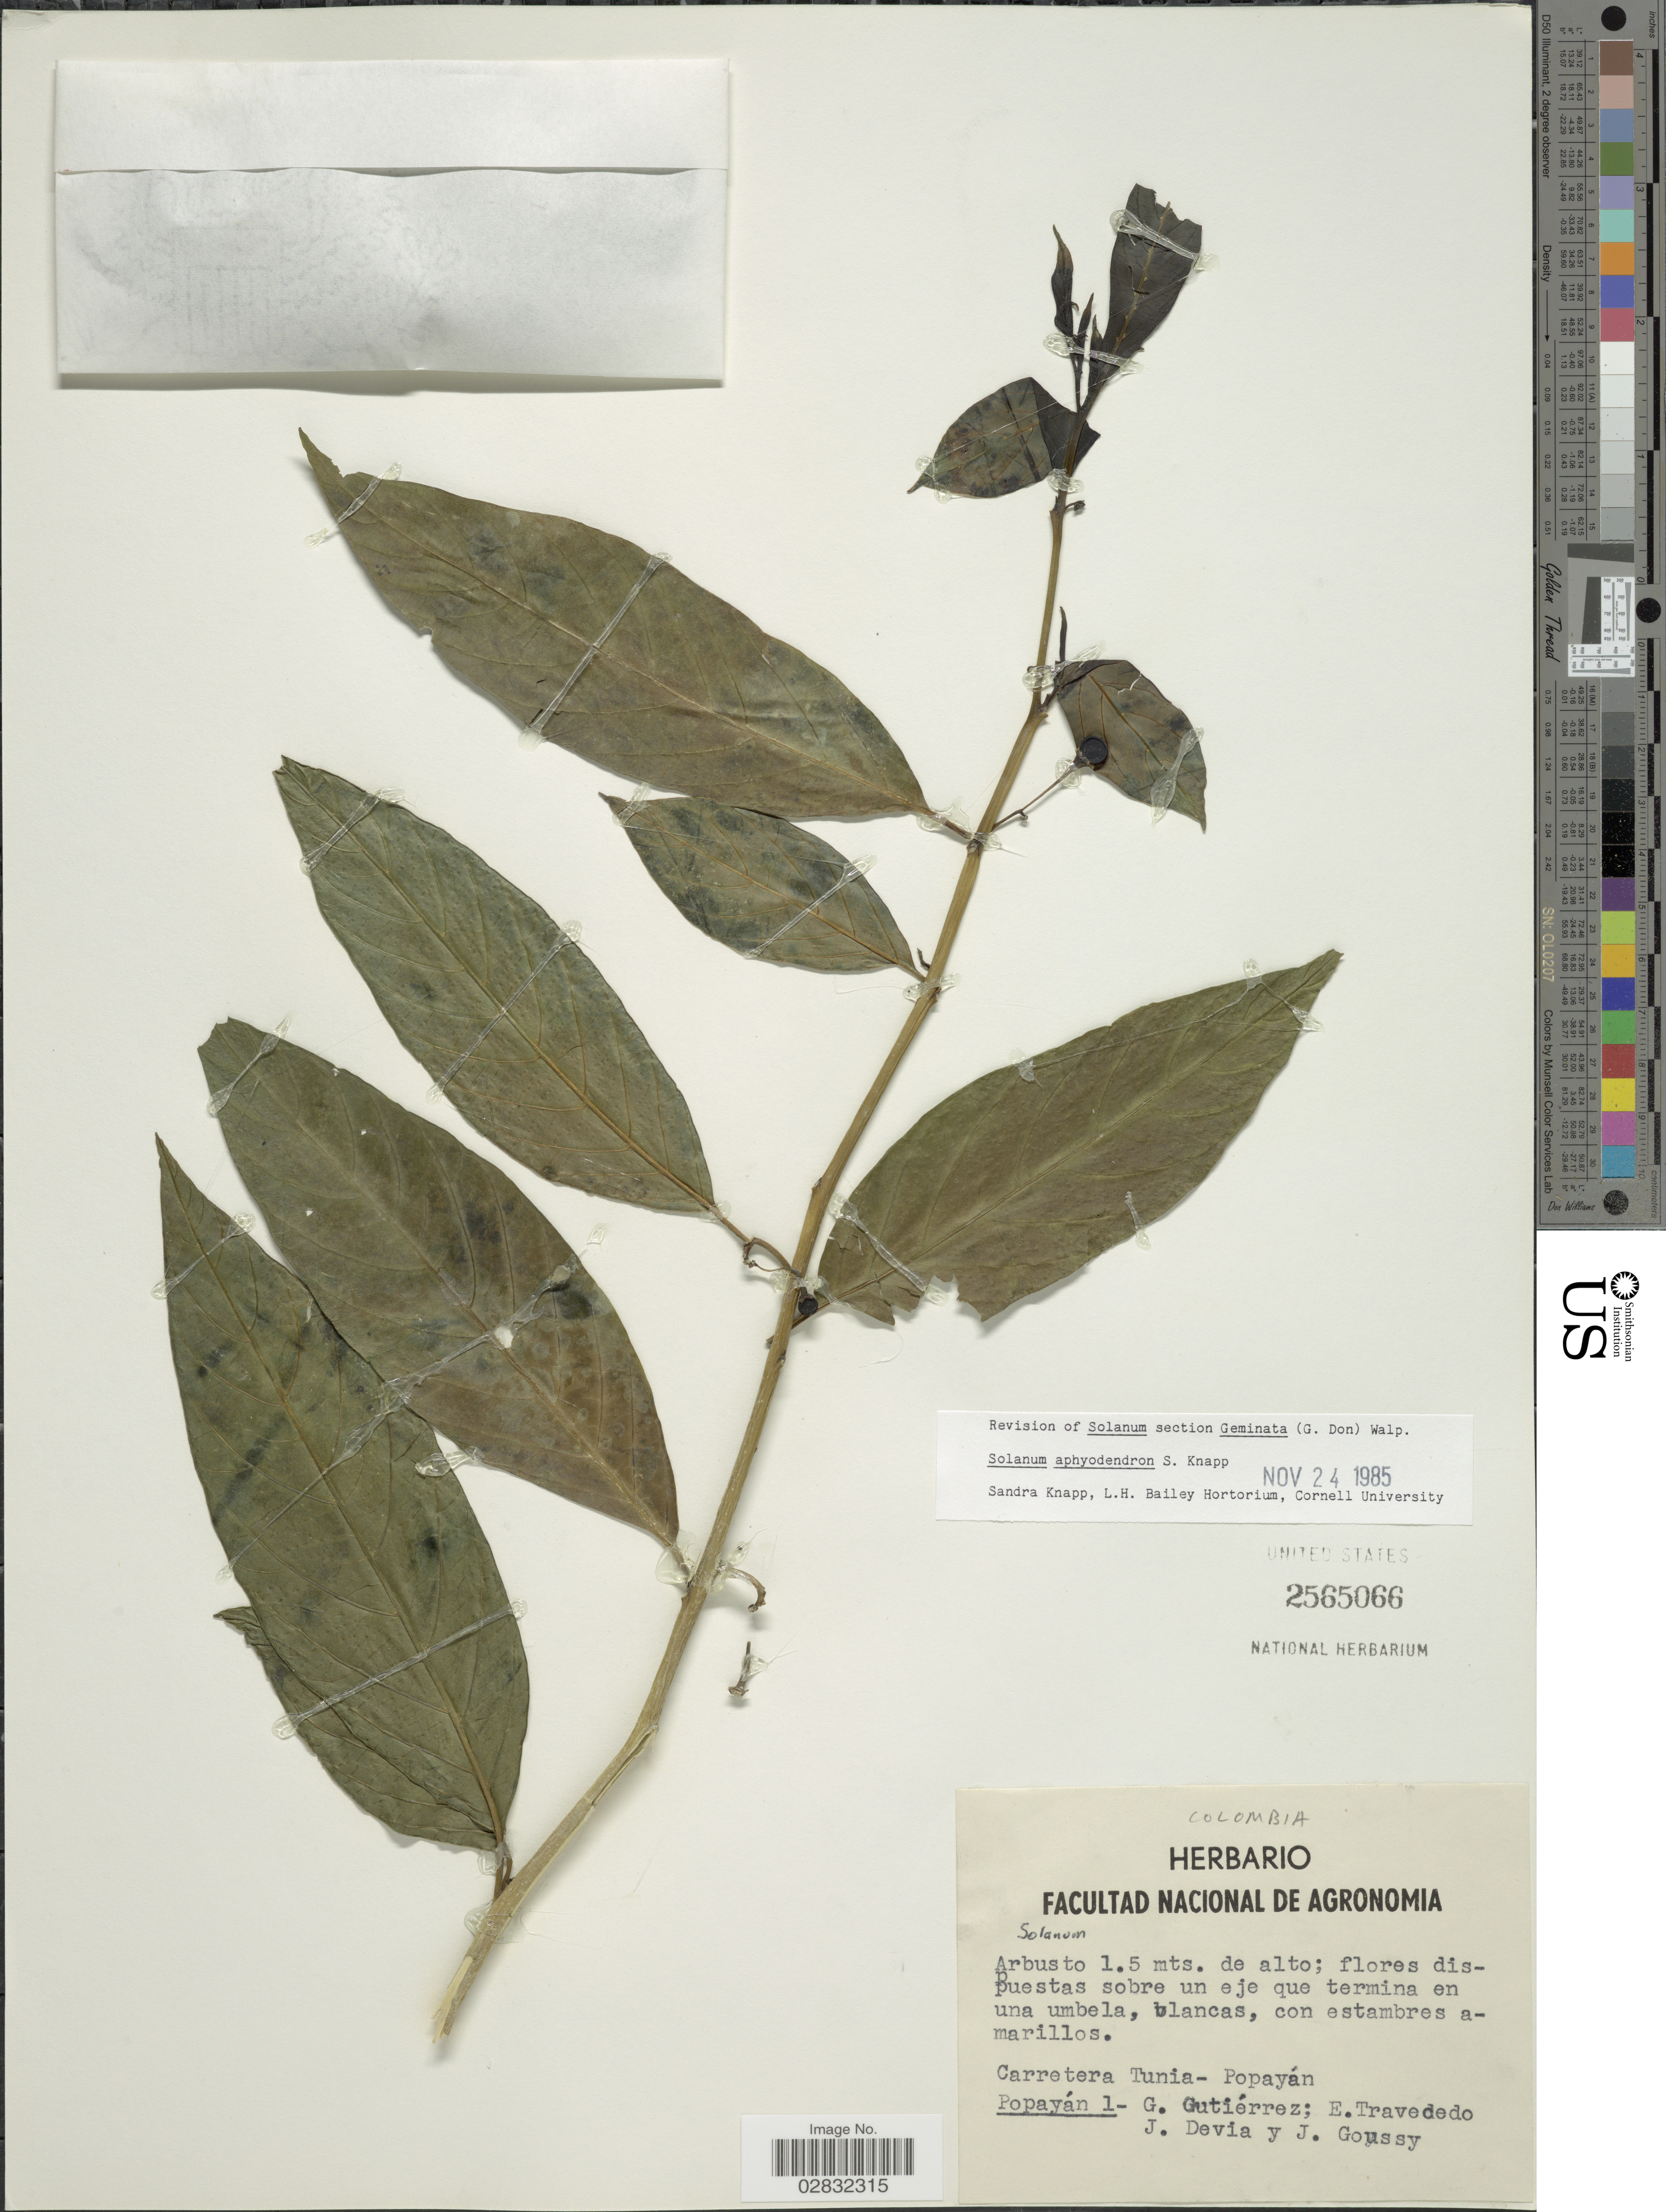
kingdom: Plantae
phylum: Tracheophyta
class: Magnoliopsida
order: Solanales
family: Solanaceae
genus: Solanum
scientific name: Solanum aphyodendron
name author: S. Knapp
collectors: G. Gutiérrez, E. Travecedo, J. Devia & J. Goussy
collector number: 1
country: Colombia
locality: Carretera Tunia - Popayán.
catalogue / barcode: US 2565066